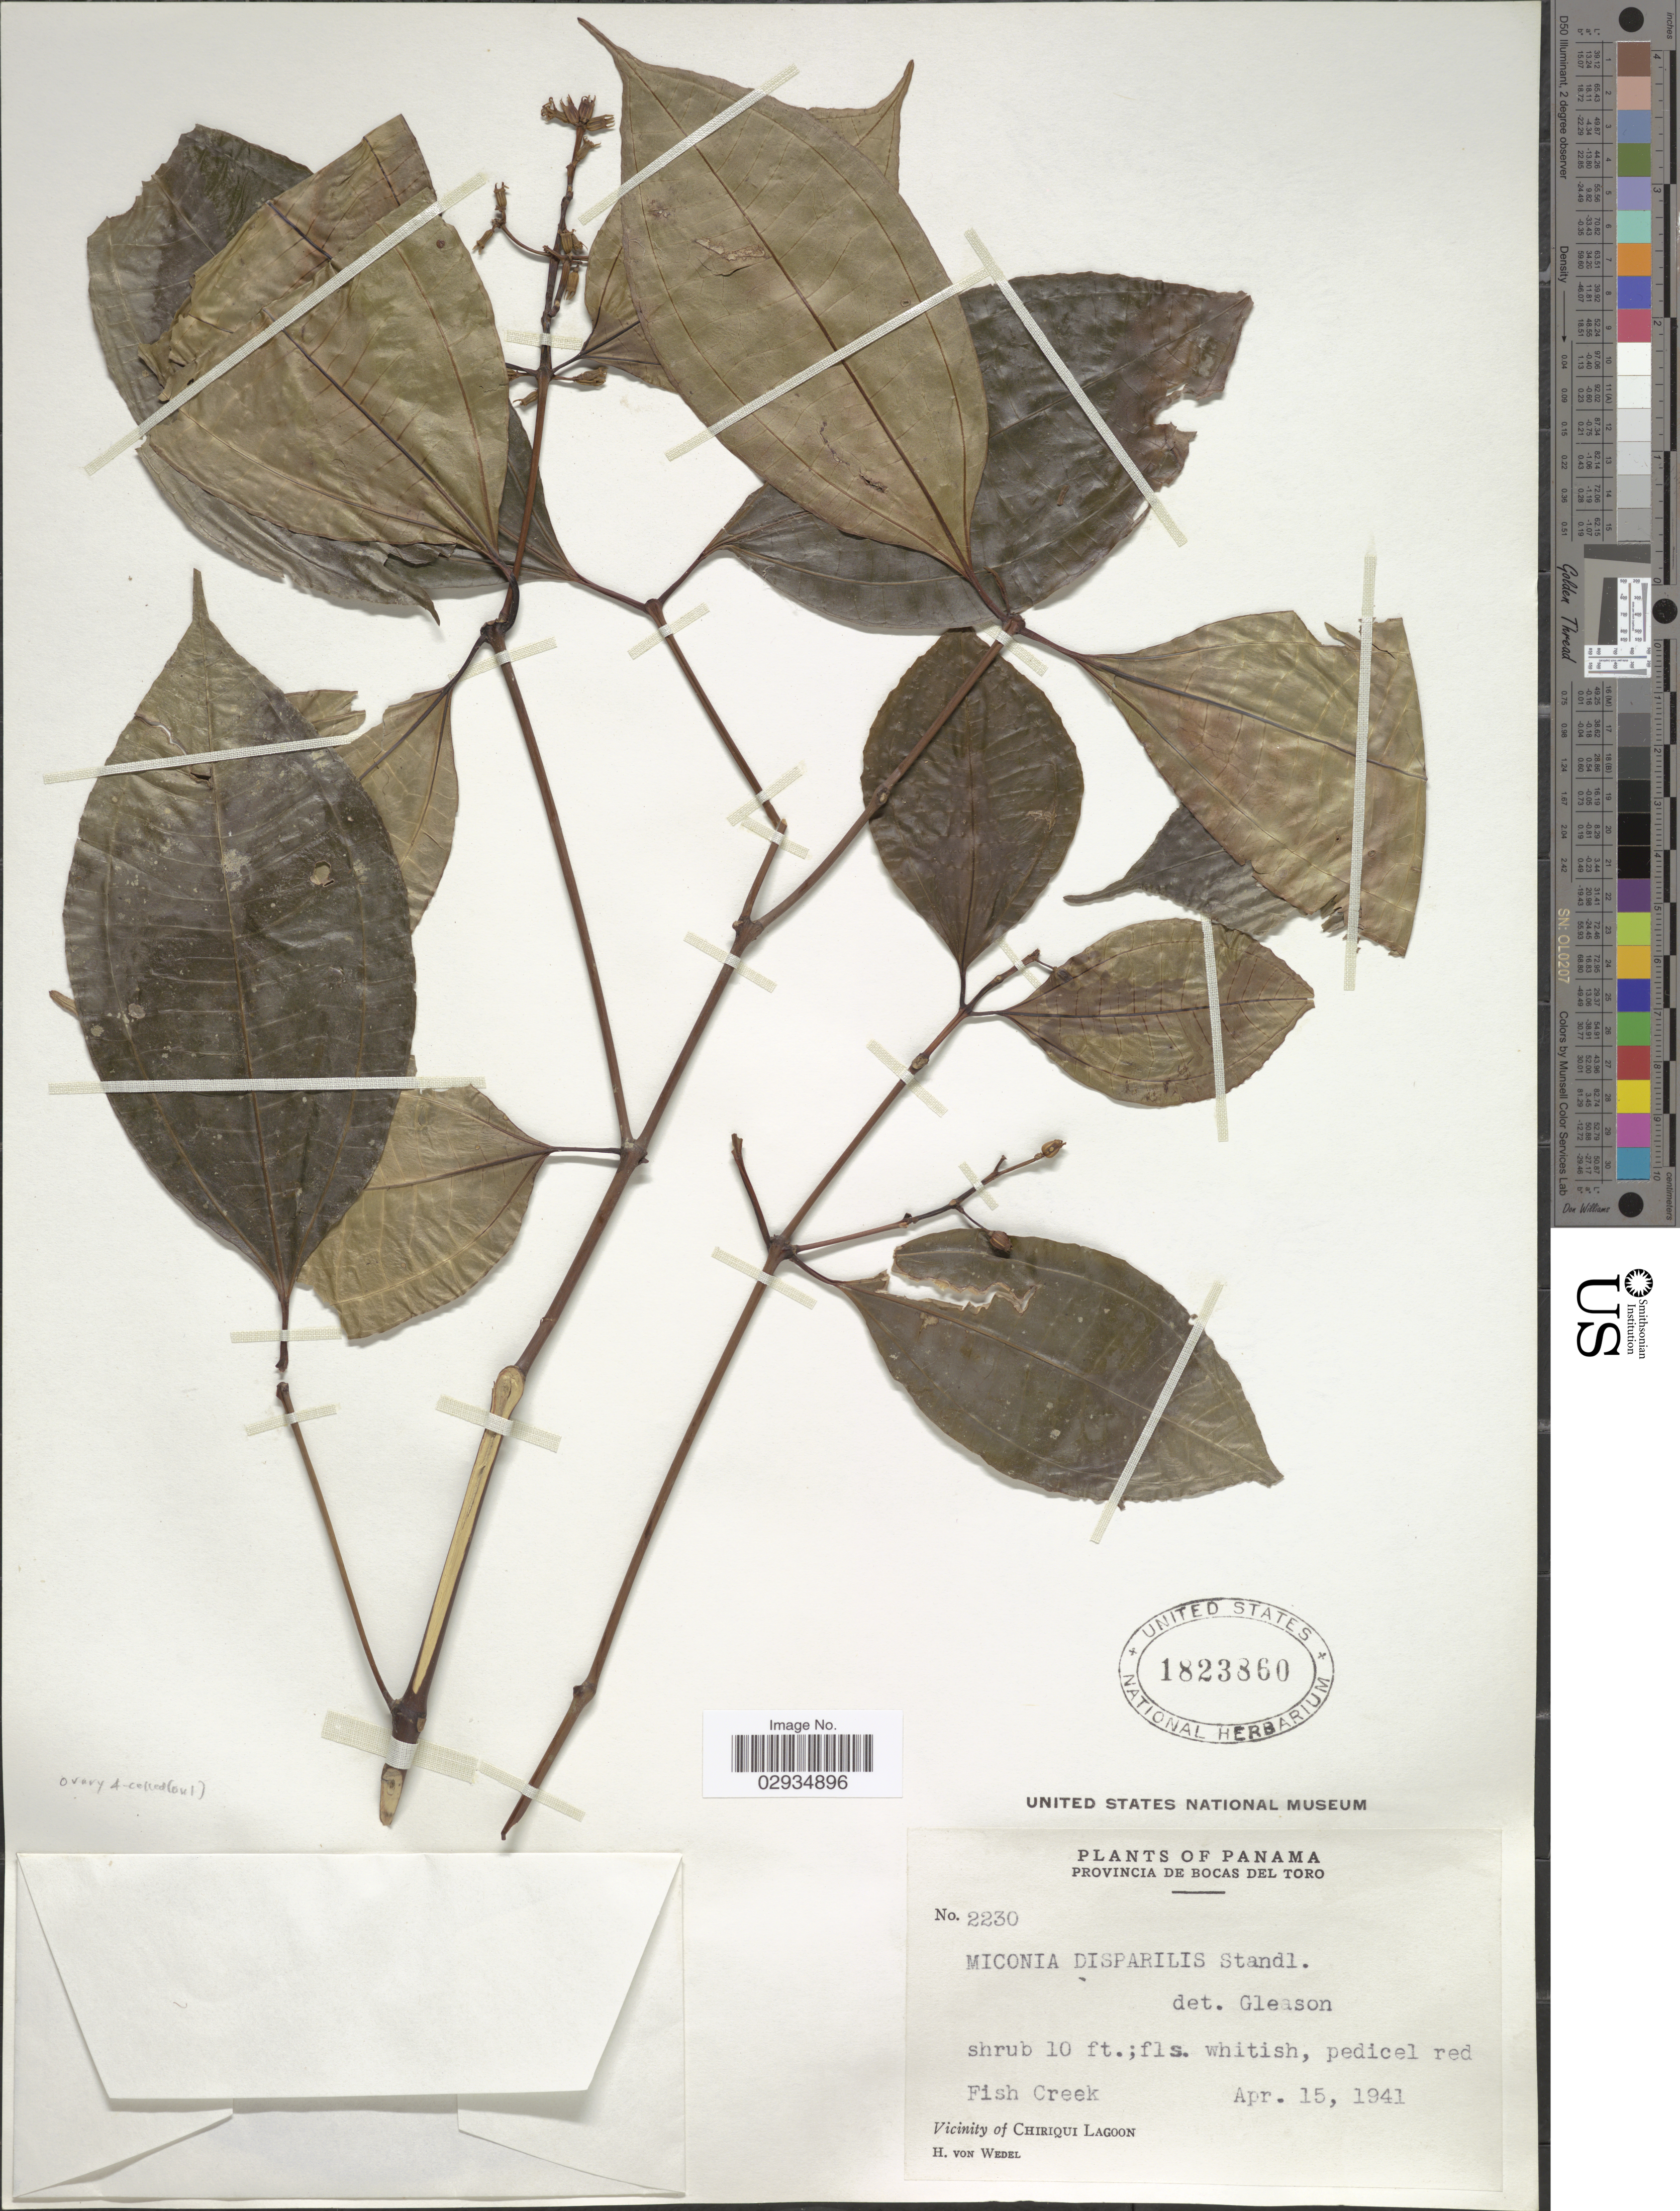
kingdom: Plantae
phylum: Tracheophyta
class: Magnoliopsida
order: Myrtales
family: Melastomataceae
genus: Miconia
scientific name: Miconia lateriflora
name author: Cogn.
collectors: H. von Wedel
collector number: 2230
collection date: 1941-04-15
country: Panama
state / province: Bocas del Toro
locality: Fish Creek. Vicinity of Chiriqui Lagoon.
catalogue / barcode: US 1823860